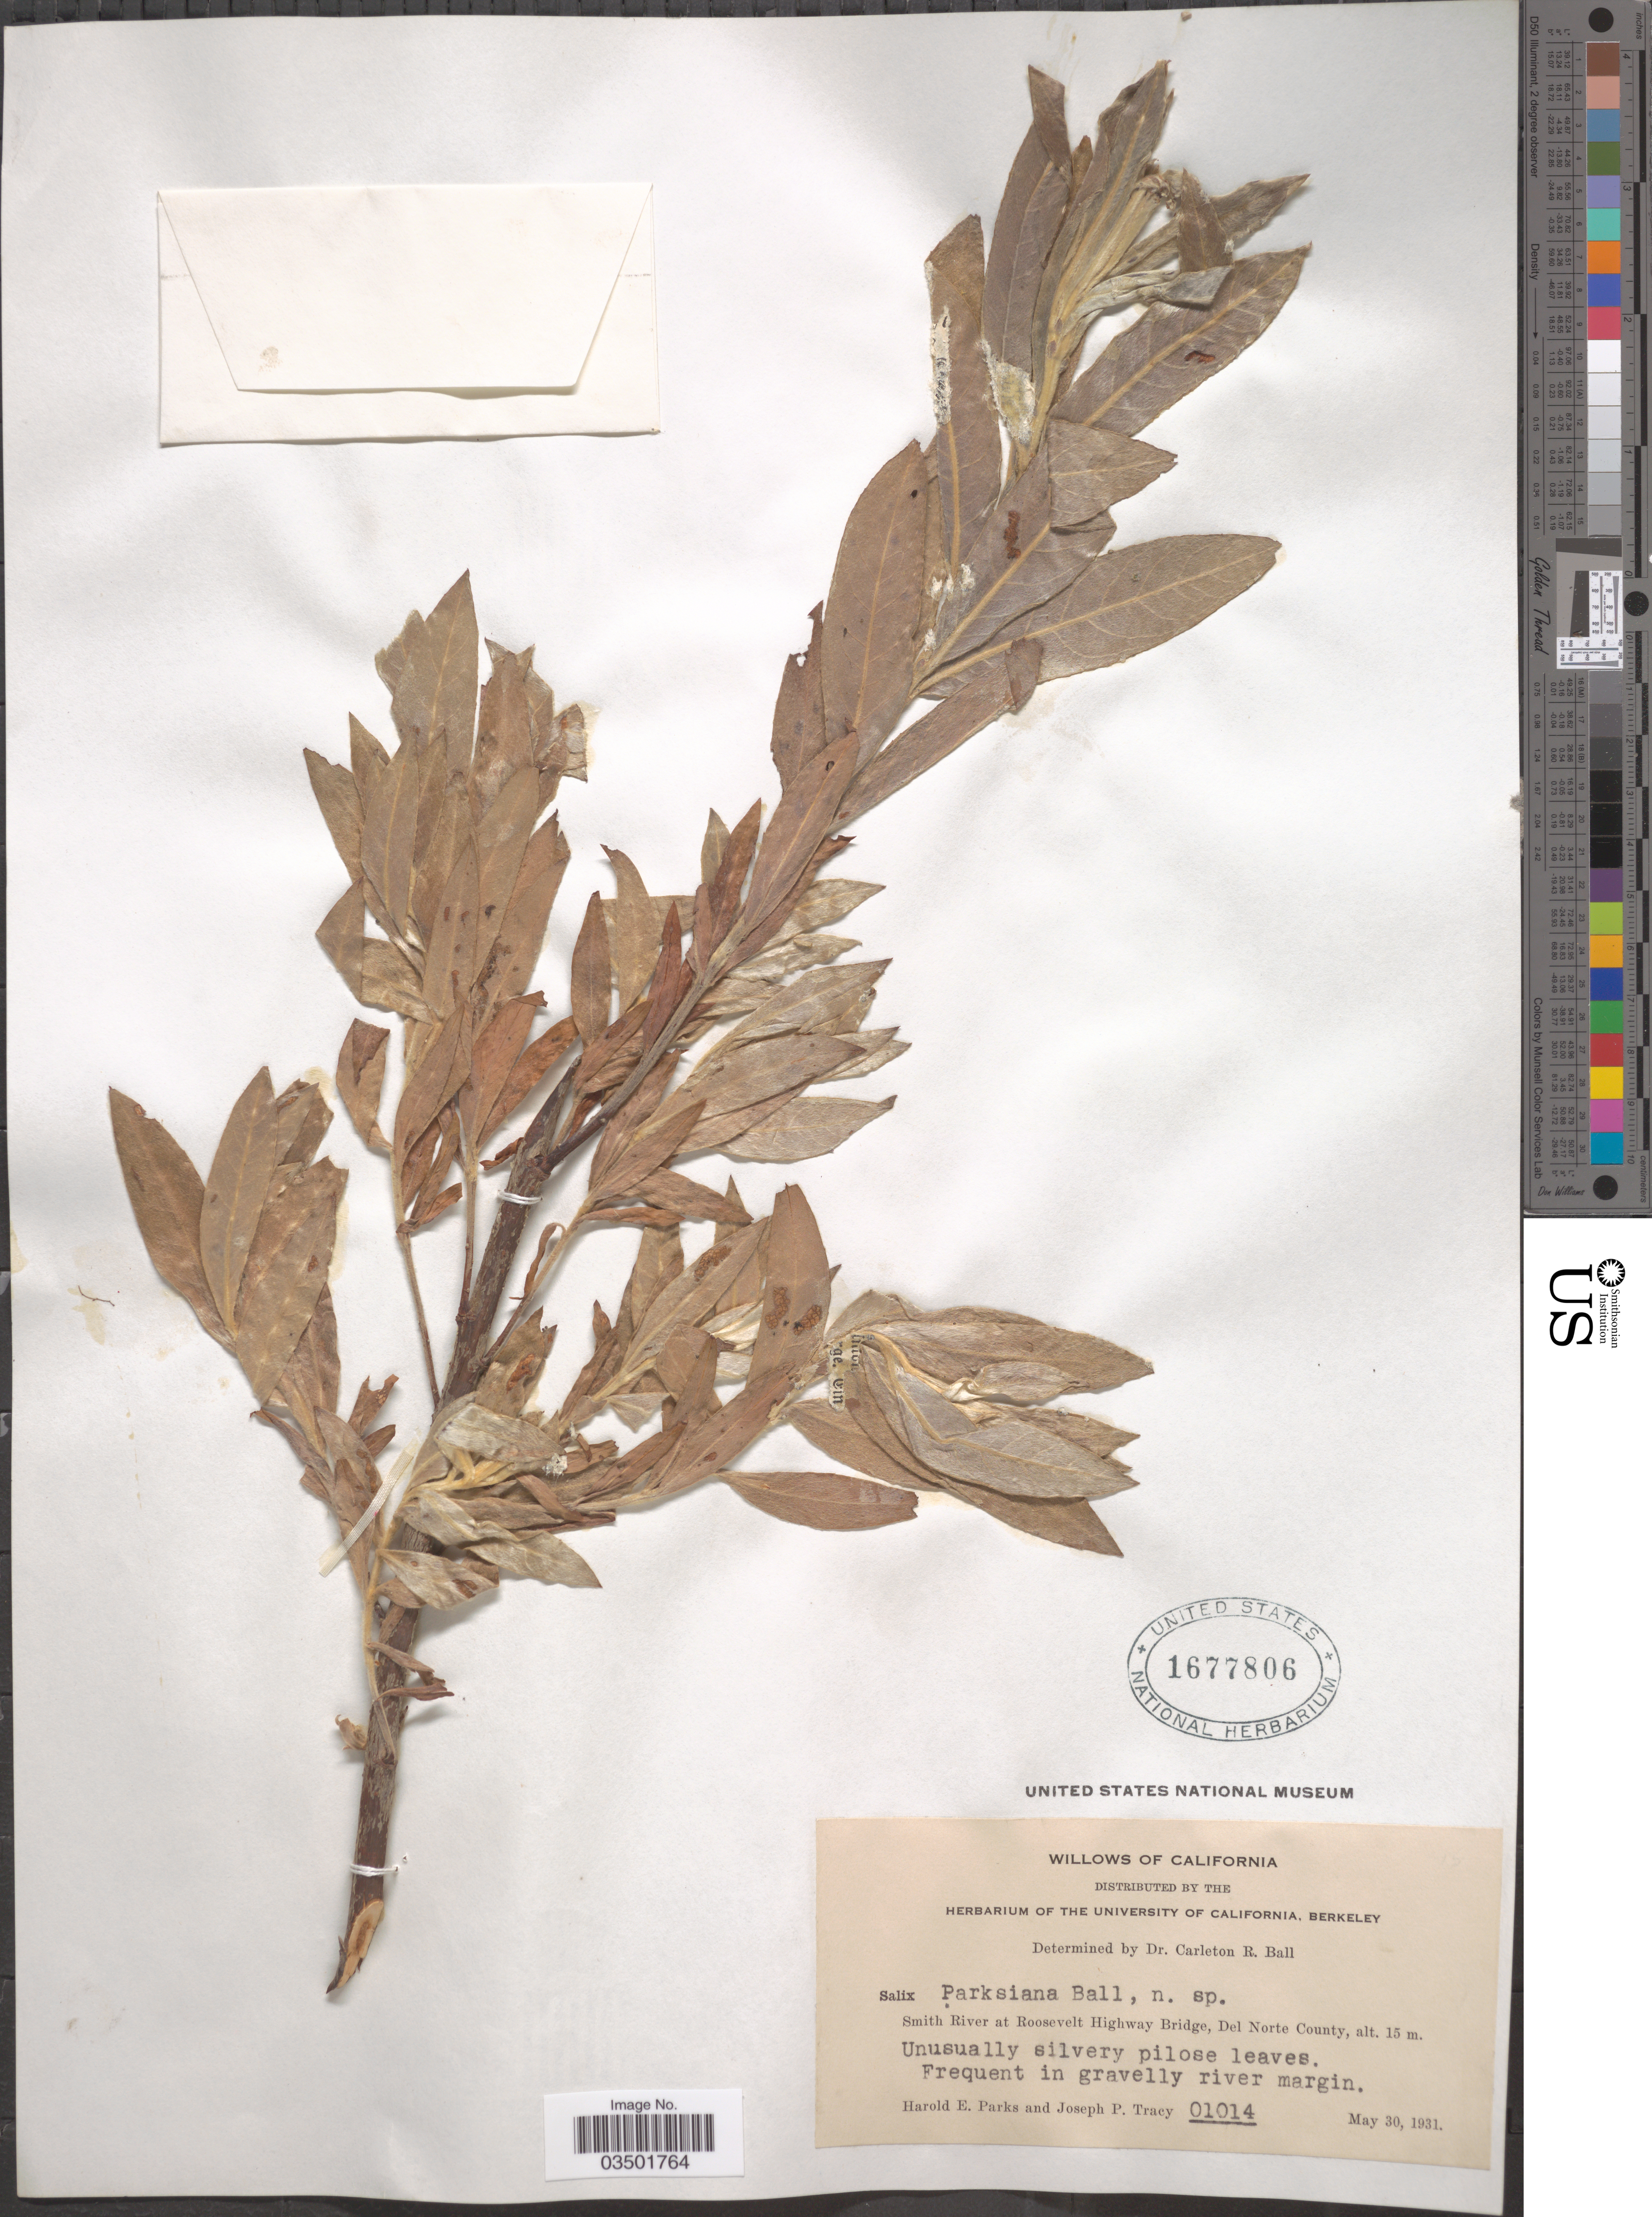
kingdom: Plantae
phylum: Tracheophyta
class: Magnoliopsida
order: Malpighiales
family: Salicaceae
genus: Salix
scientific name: Salix parksiana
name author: C.R. Ball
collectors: H. E. Parks & J. Tracy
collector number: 01014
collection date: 1931-05-30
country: United States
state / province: California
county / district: Del Norte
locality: Smith River at Roosevelt Highway Bridge, Del Norte County.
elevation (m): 15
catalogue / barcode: US 1677806